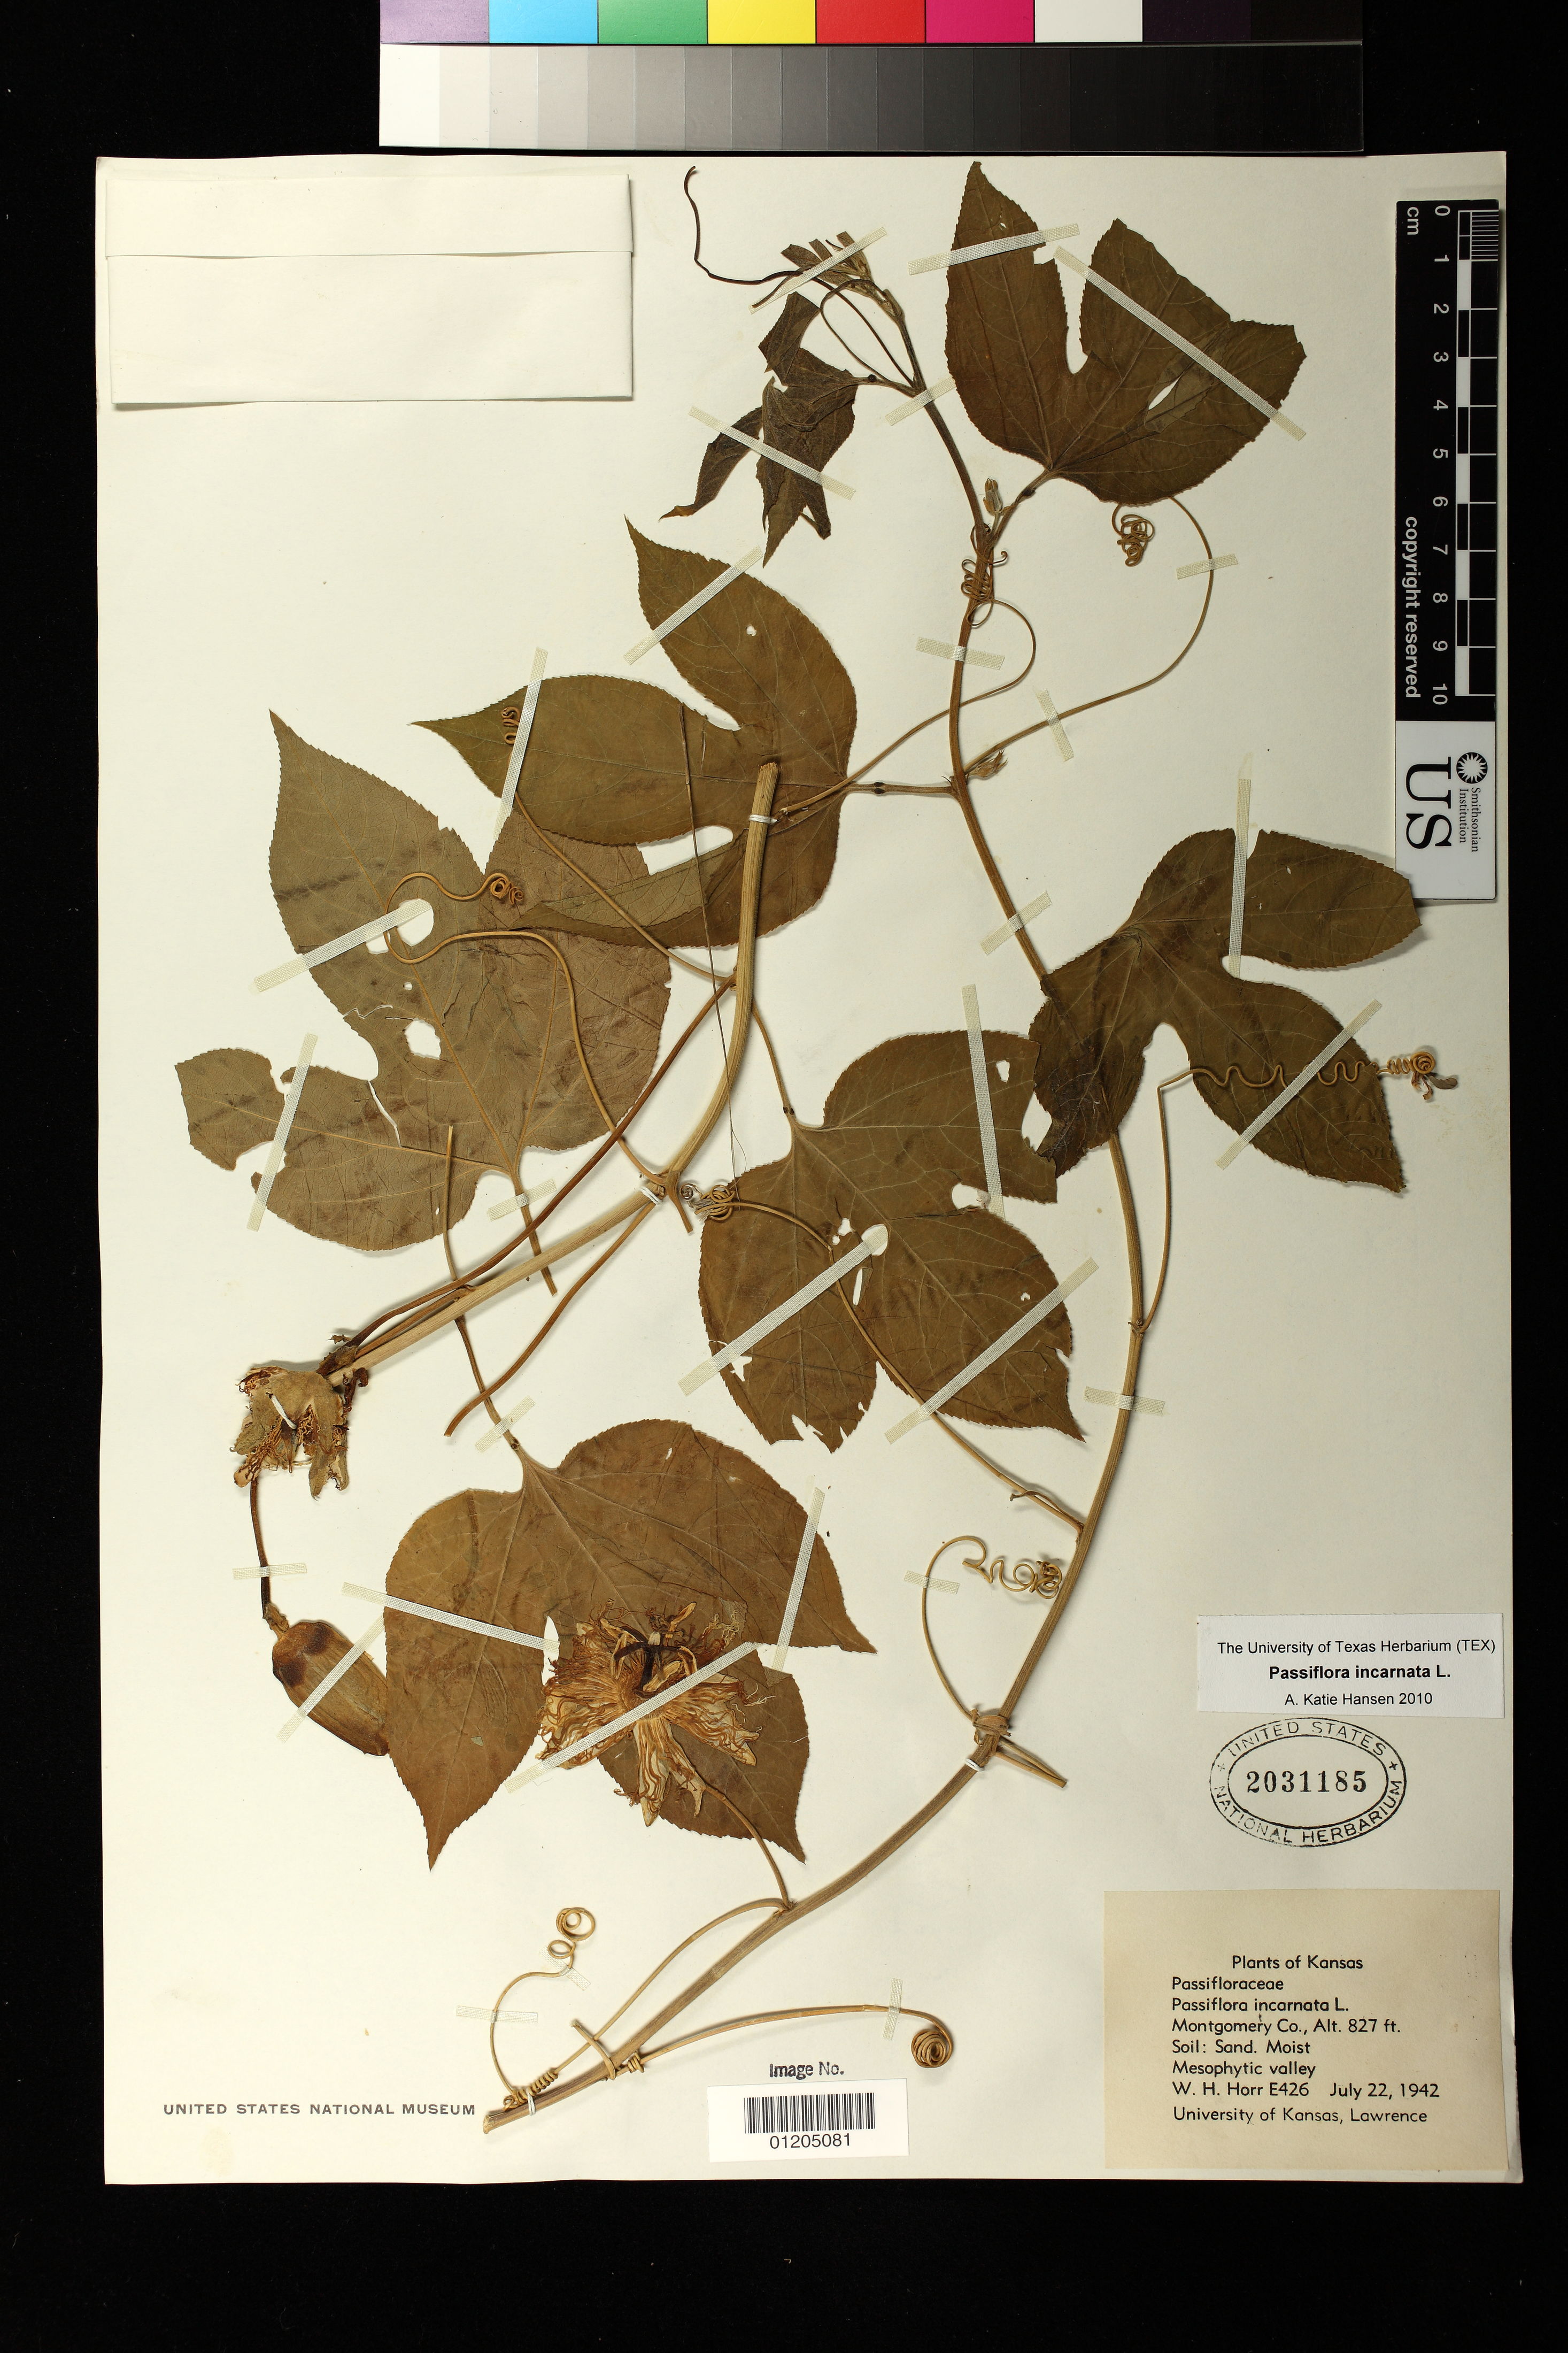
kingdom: Plantae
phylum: Tracheophyta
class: Magnoliopsida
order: Malpighiales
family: Passifloraceae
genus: Passiflora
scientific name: Passiflora incarnata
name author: L.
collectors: W. H. Horr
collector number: E426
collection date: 1942-07-22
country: United States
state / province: Kansas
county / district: Montgomery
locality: Mesophytic valley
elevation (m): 252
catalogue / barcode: US 2031185